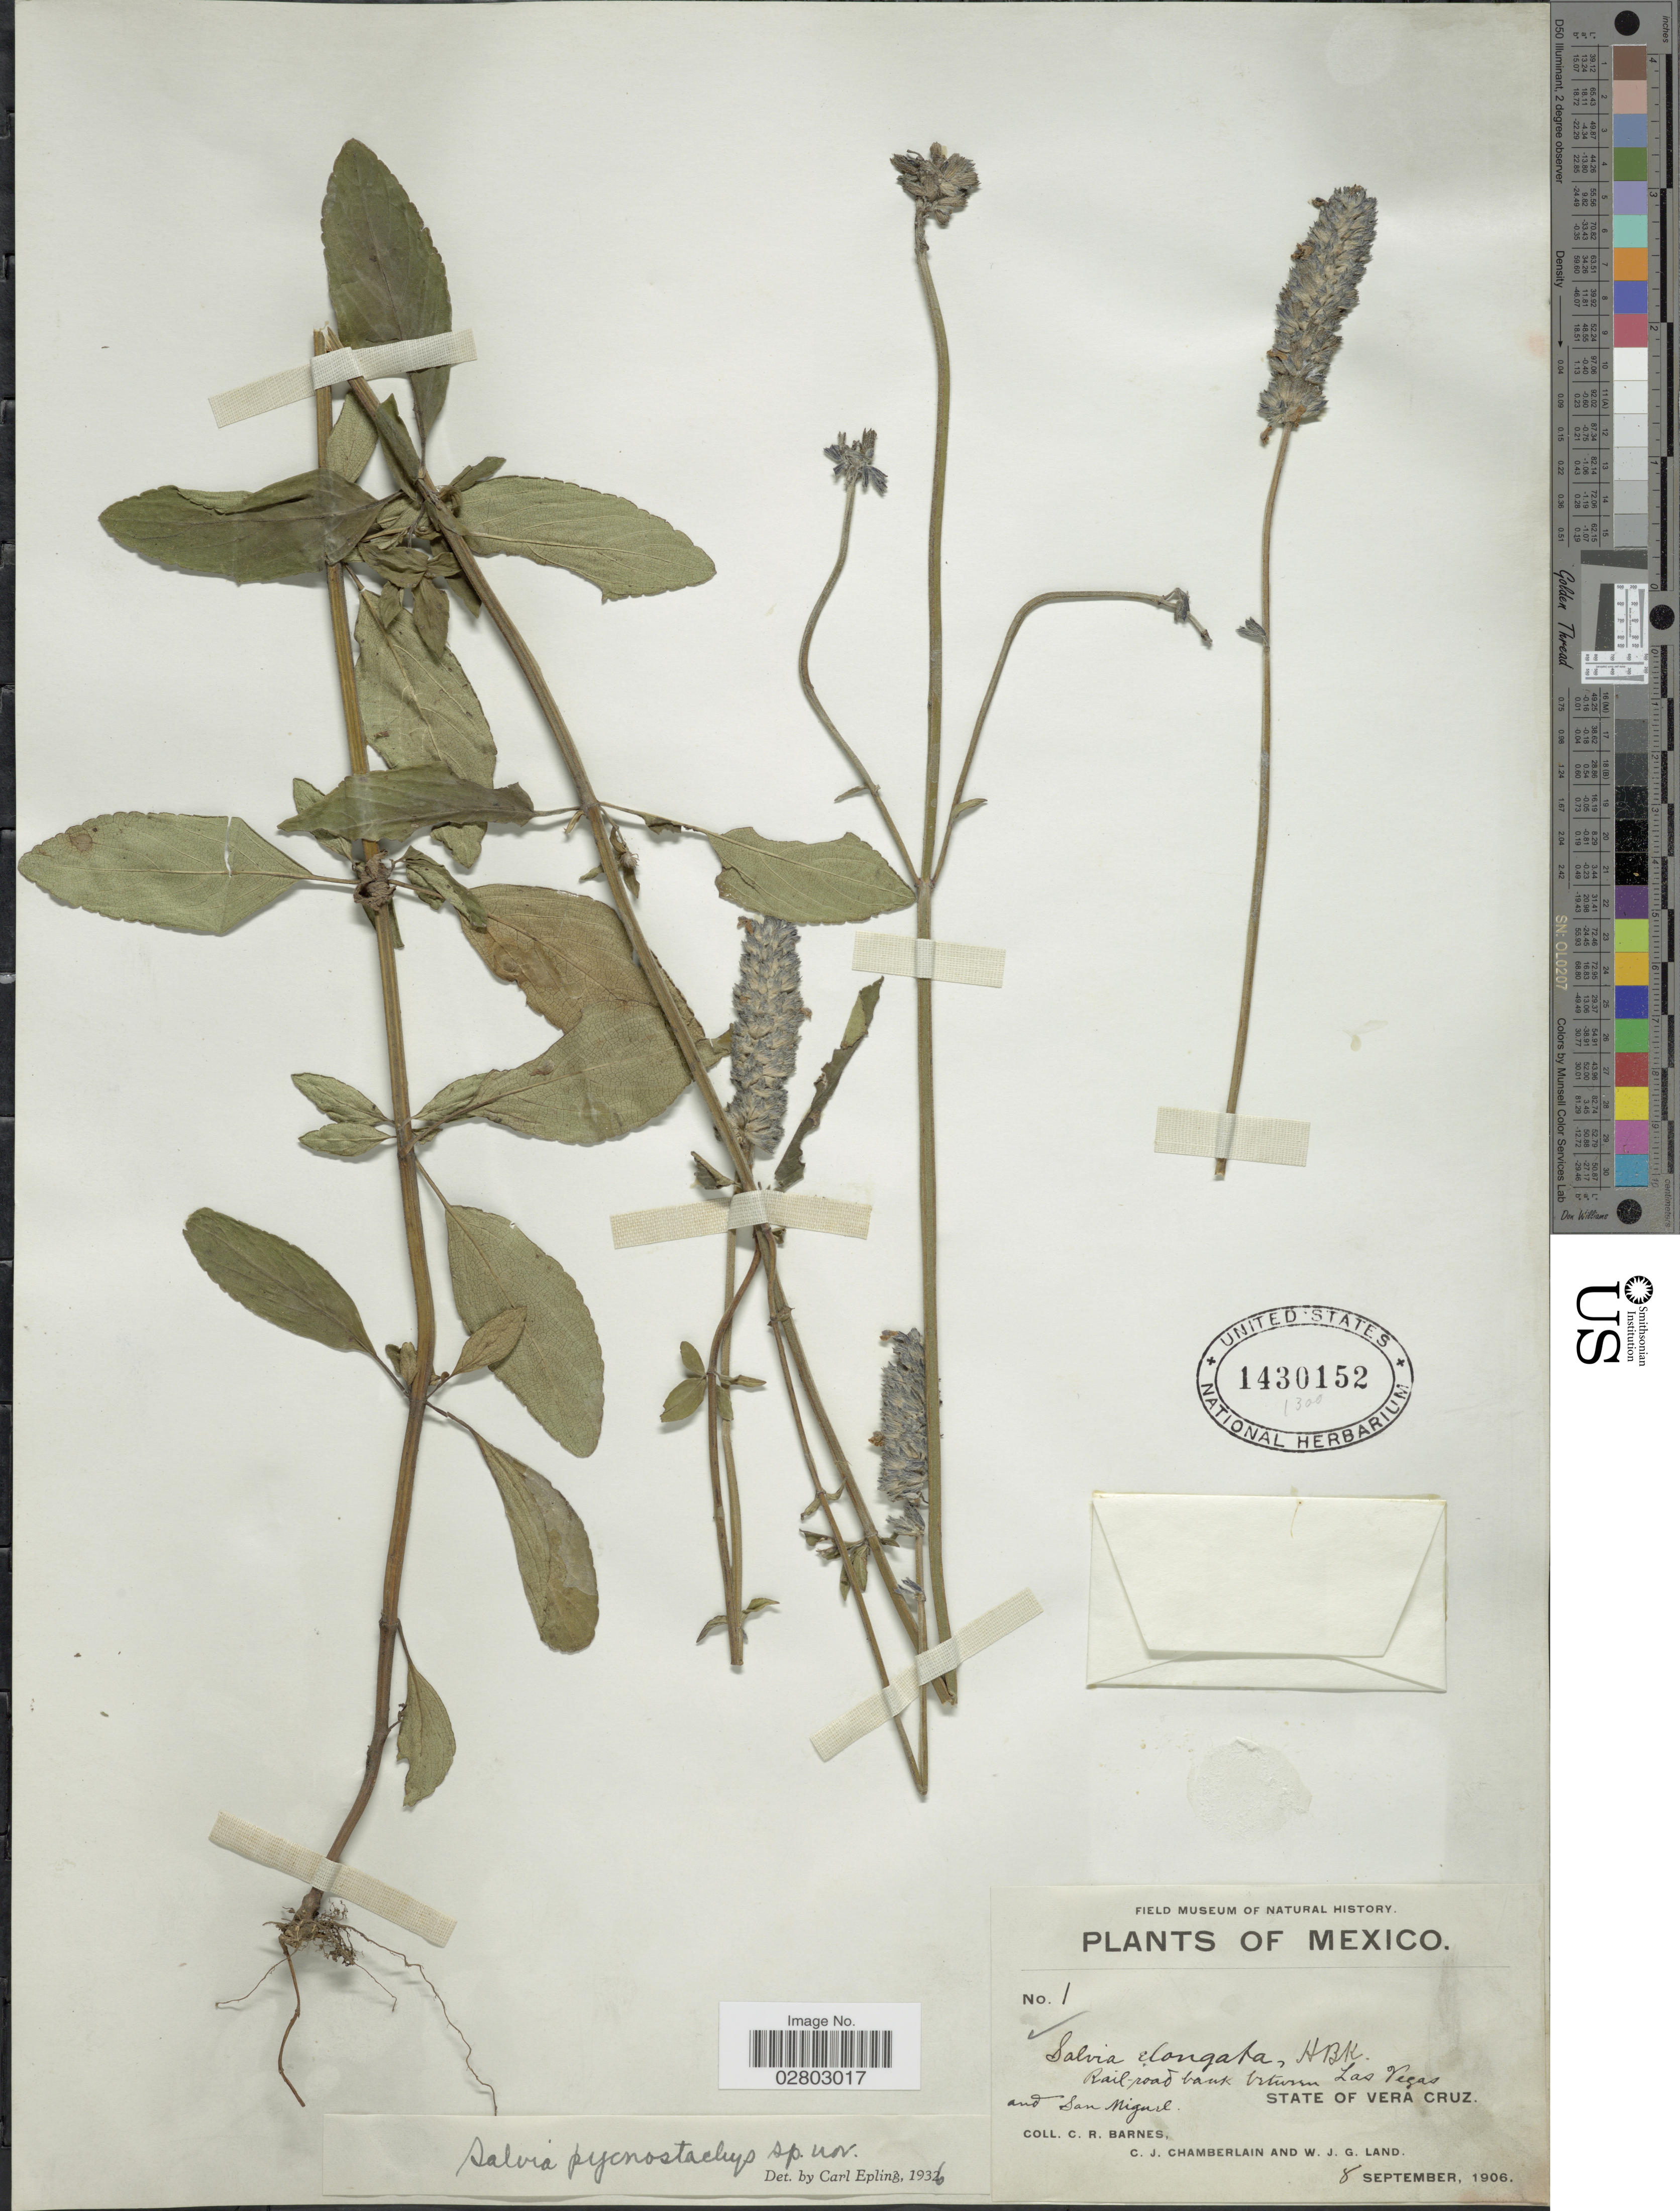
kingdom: Plantae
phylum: Tracheophyta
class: Magnoliopsida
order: Lamiales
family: Lamiaceae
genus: Salvia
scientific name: Salvia stachyoides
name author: Kunth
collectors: C. R. Barnes, C. Chamberlain & W. J. G. Land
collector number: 1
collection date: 1906-09-08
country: Mexico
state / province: Veracruz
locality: Rail-road bank between Las Vegas and San Miguel, State of Vera Cruz.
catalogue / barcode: US 1430152